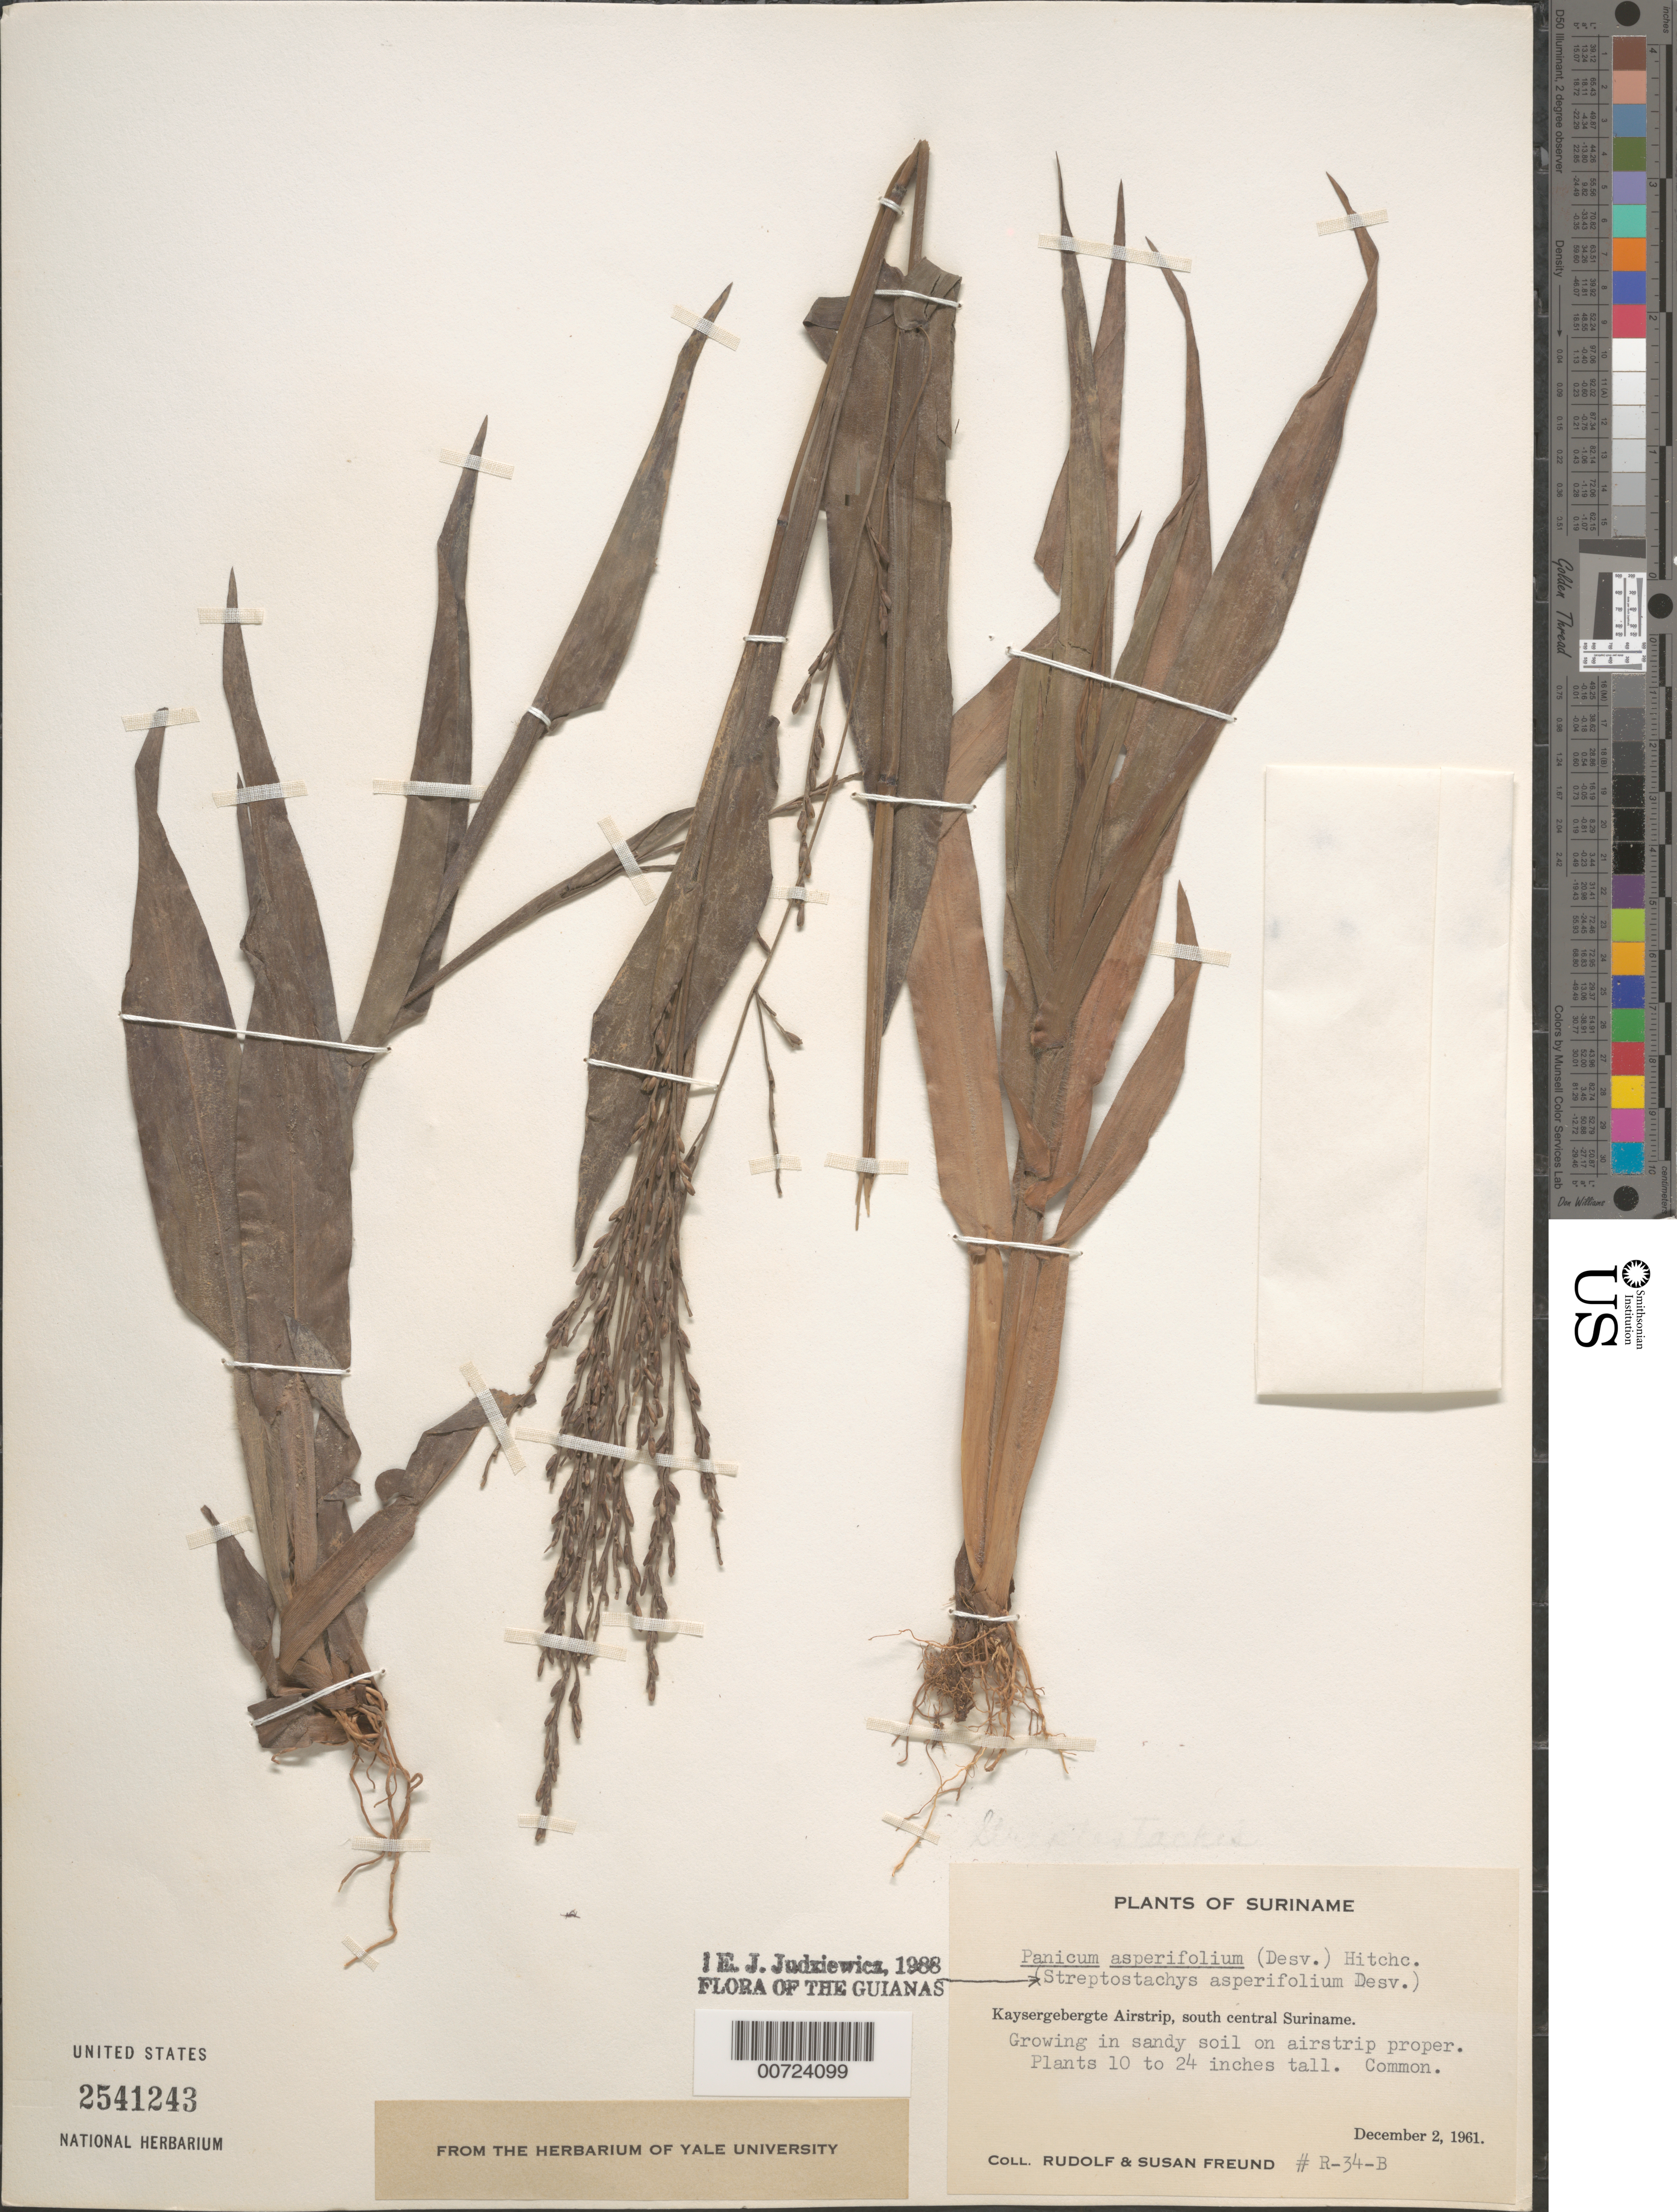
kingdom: Plantae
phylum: Tracheophyta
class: Liliopsida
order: Poales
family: Poaceae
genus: Streptostachys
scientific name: Streptostachys asperifolia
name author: Desv.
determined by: Judziewicz, E. J.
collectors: R. Freund & S. Freund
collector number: R 34 B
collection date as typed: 2-Dec-61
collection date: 1961-12-02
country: Suriname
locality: Kaysergebergte Airstrip, south central Suriname, 45 km above confl. with Lucie R.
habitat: Sandy soil along airstrip proper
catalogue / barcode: US 2541243